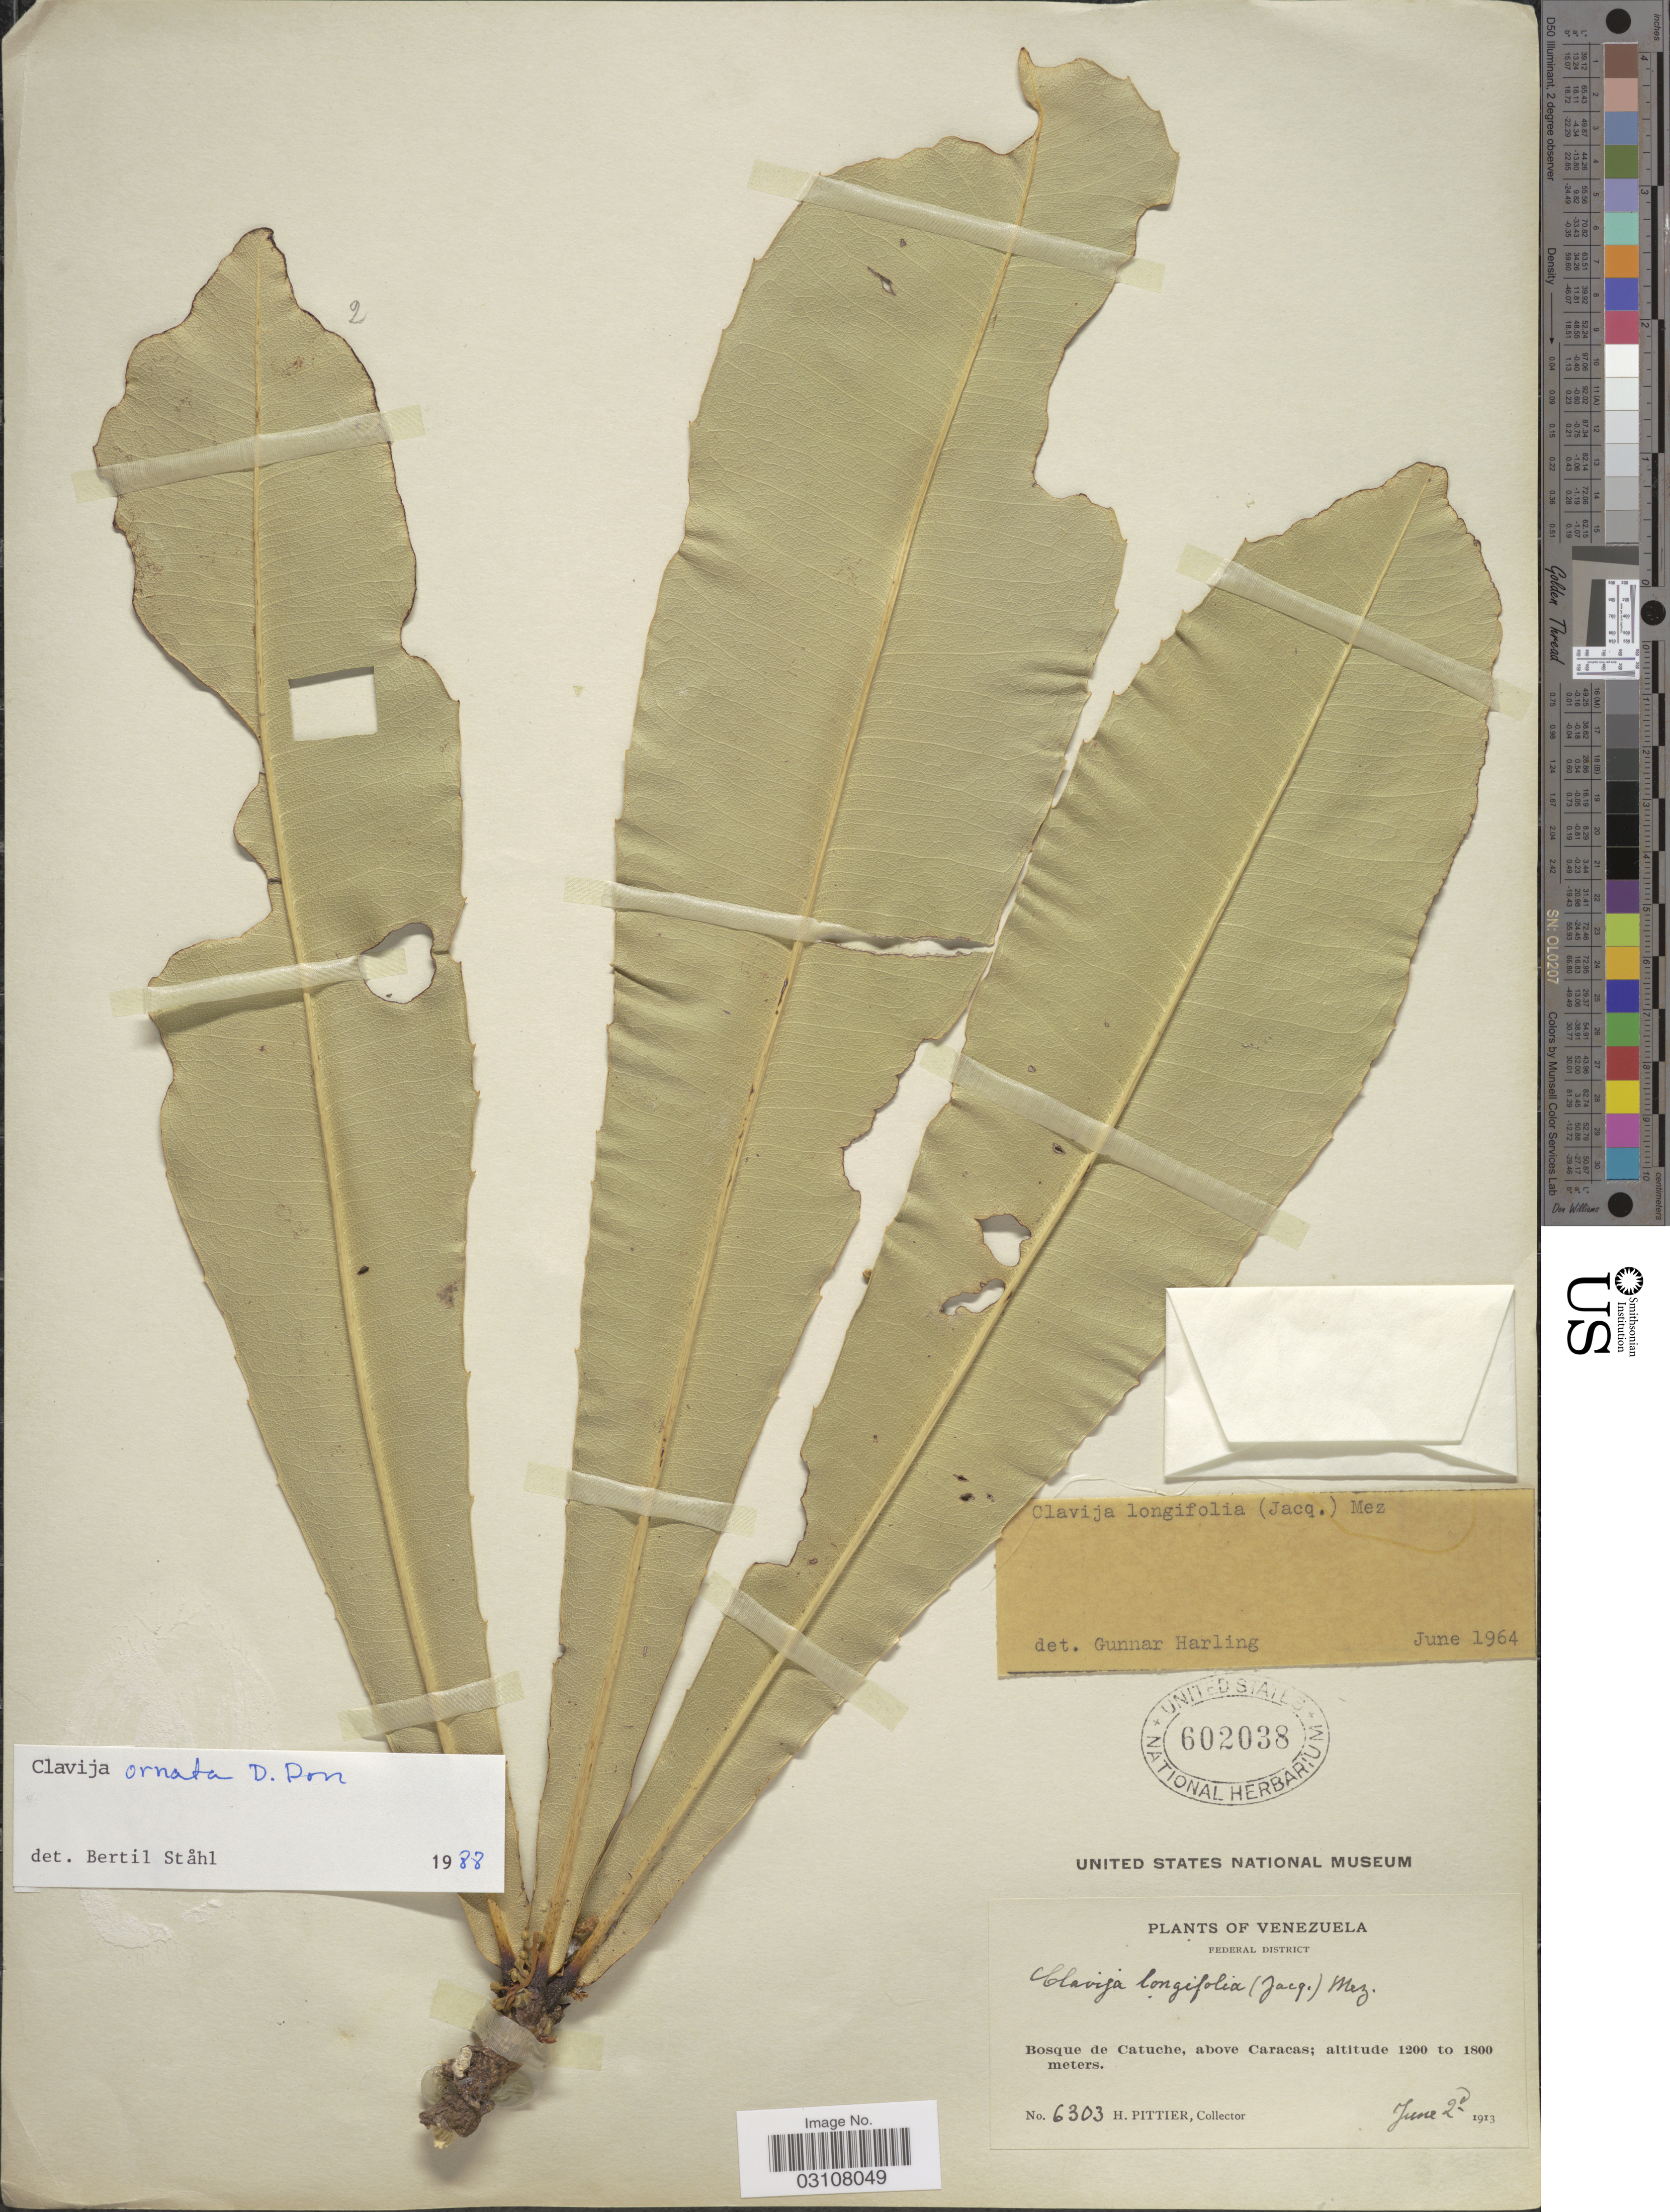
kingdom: Plantae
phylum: Tracheophyta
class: Magnoliopsida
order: Ericales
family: Primulaceae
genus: Clavija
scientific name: Clavija ornata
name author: D. Don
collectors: H. F. Pittier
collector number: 6303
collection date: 1913-06-02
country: Venezuela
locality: Federal District, Bosque de Catuche, above Caracas.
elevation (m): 1200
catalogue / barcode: US 602038